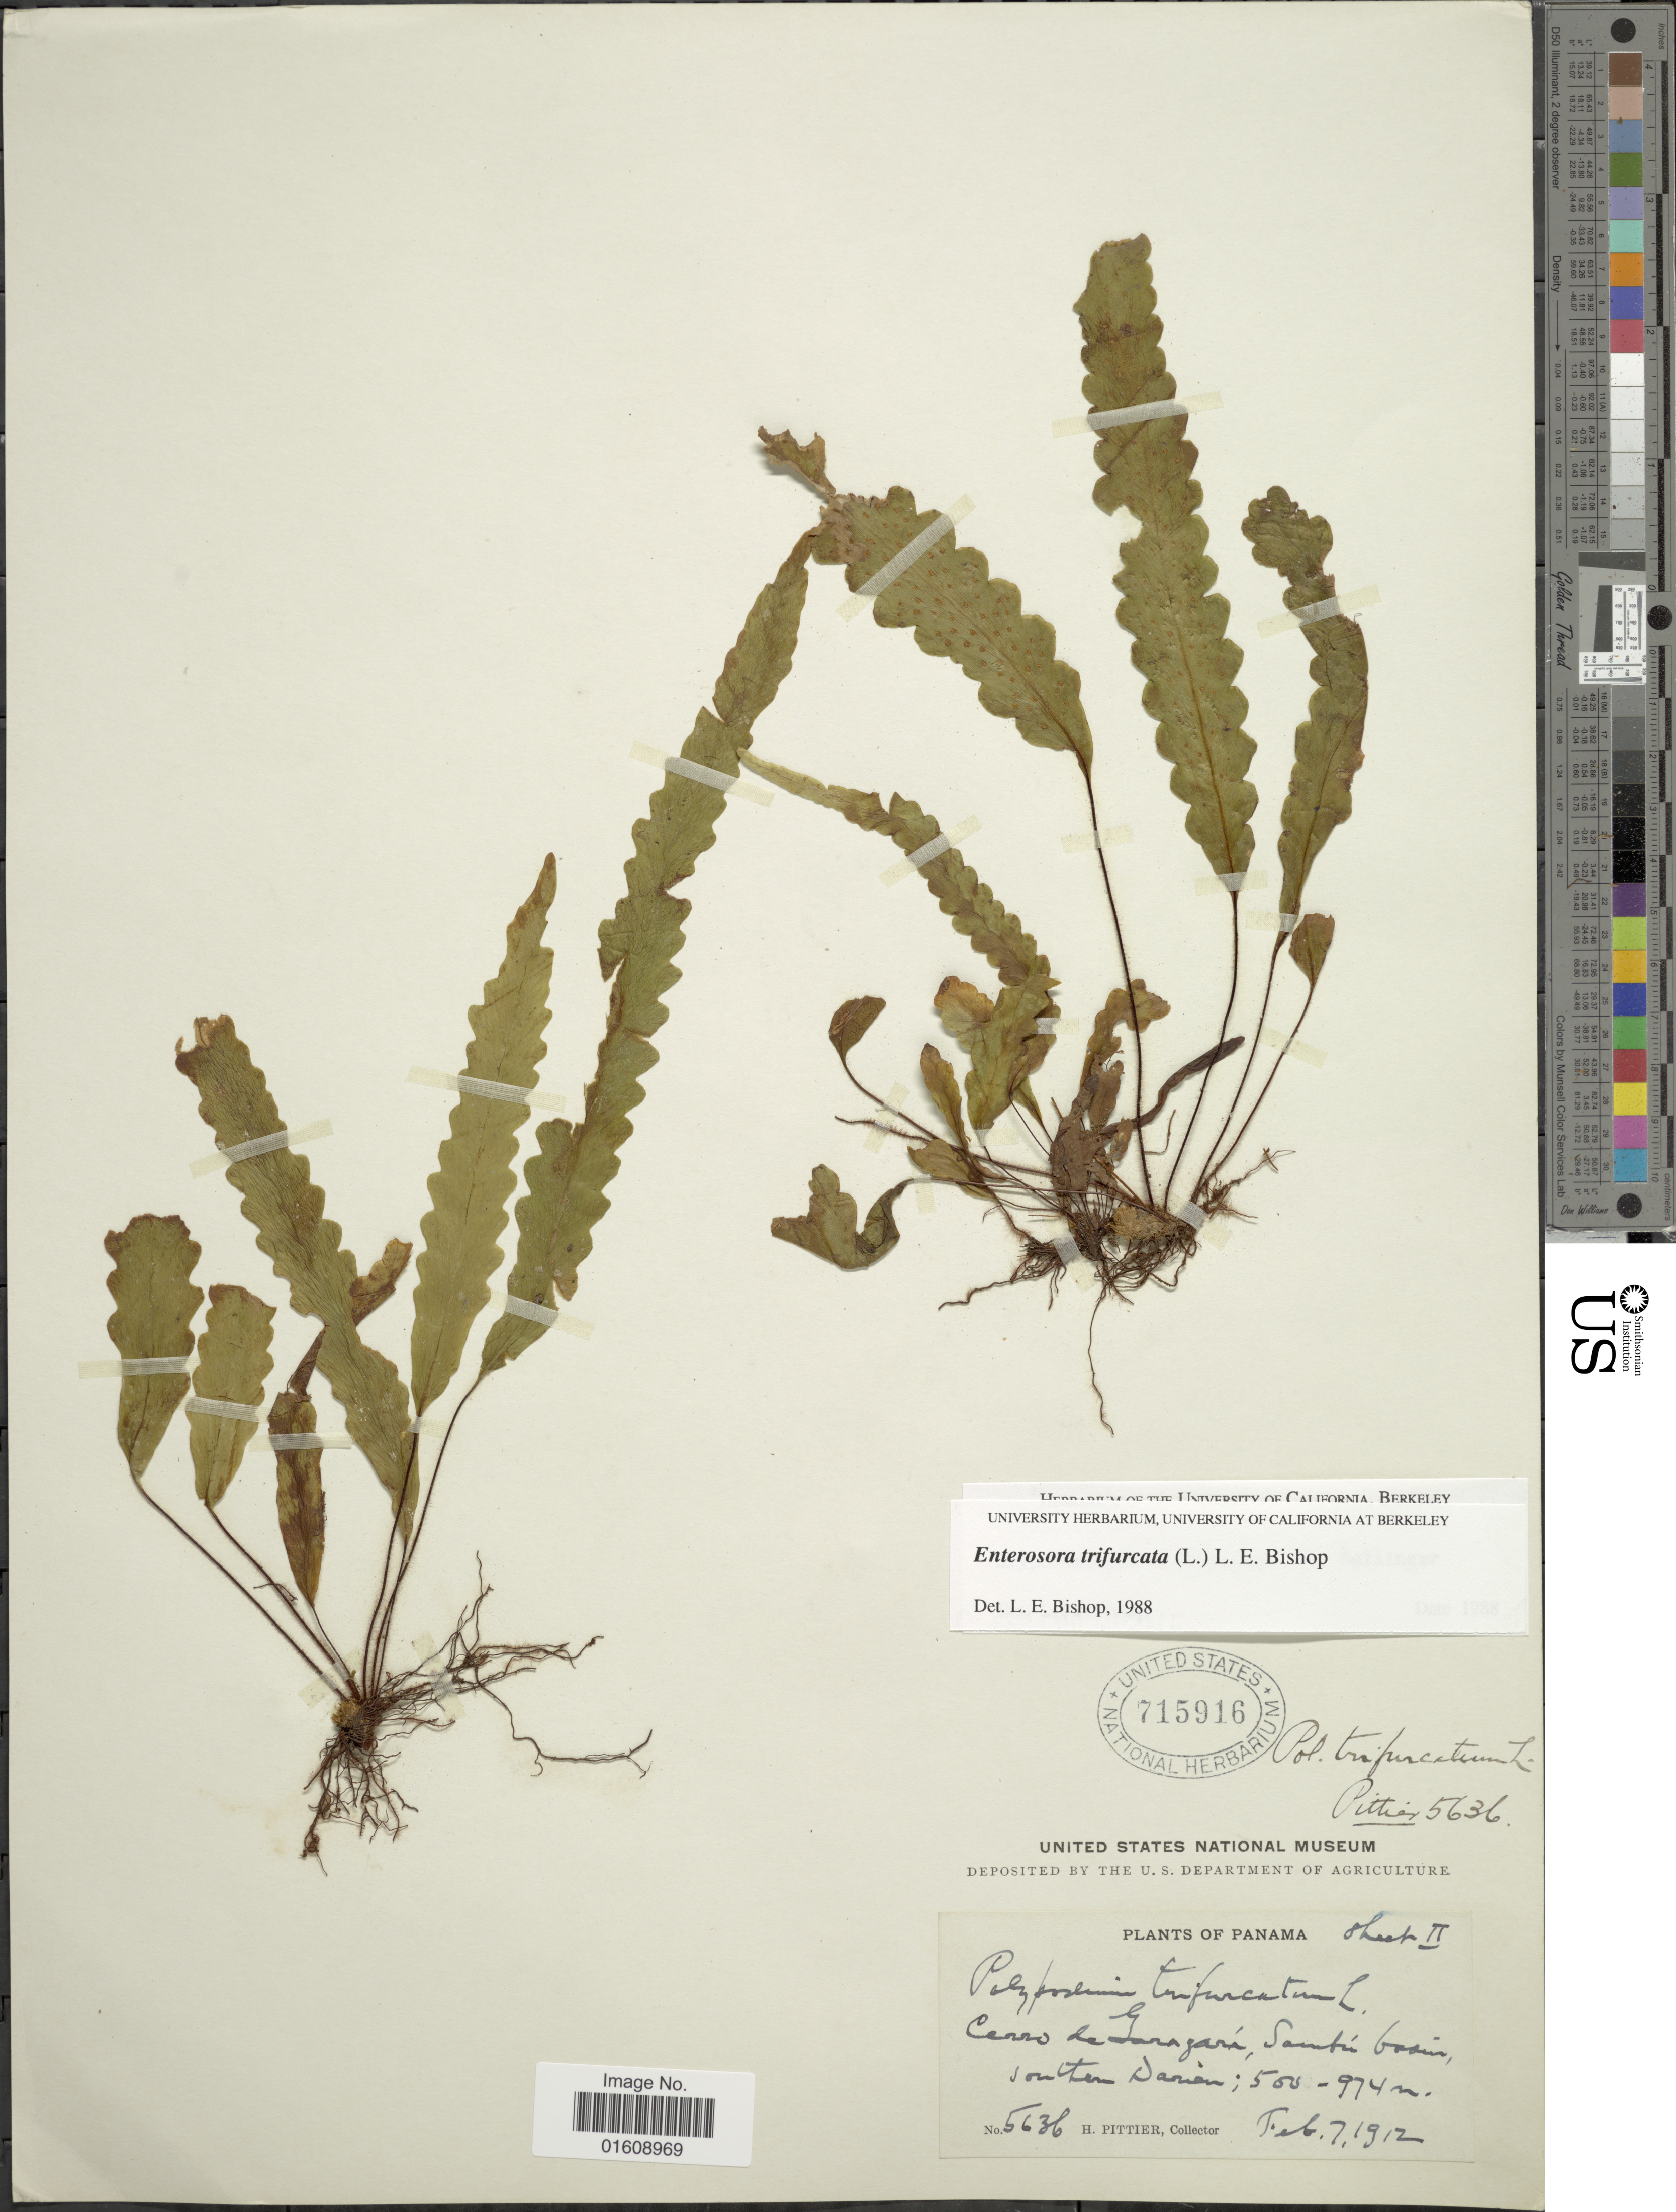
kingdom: Plantae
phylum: Tracheophyta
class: Polypodiopsida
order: Polypodiales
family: Polypodiaceae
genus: Enterosora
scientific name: Enterosora trifurcata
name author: (L.) L.E. Bishop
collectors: H. F. Pittier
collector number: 5636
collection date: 1912-02-07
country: Panama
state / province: Darién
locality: Panama, Cerro de Garagará, Sambú basin, southern Darien.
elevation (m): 500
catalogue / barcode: US 715916